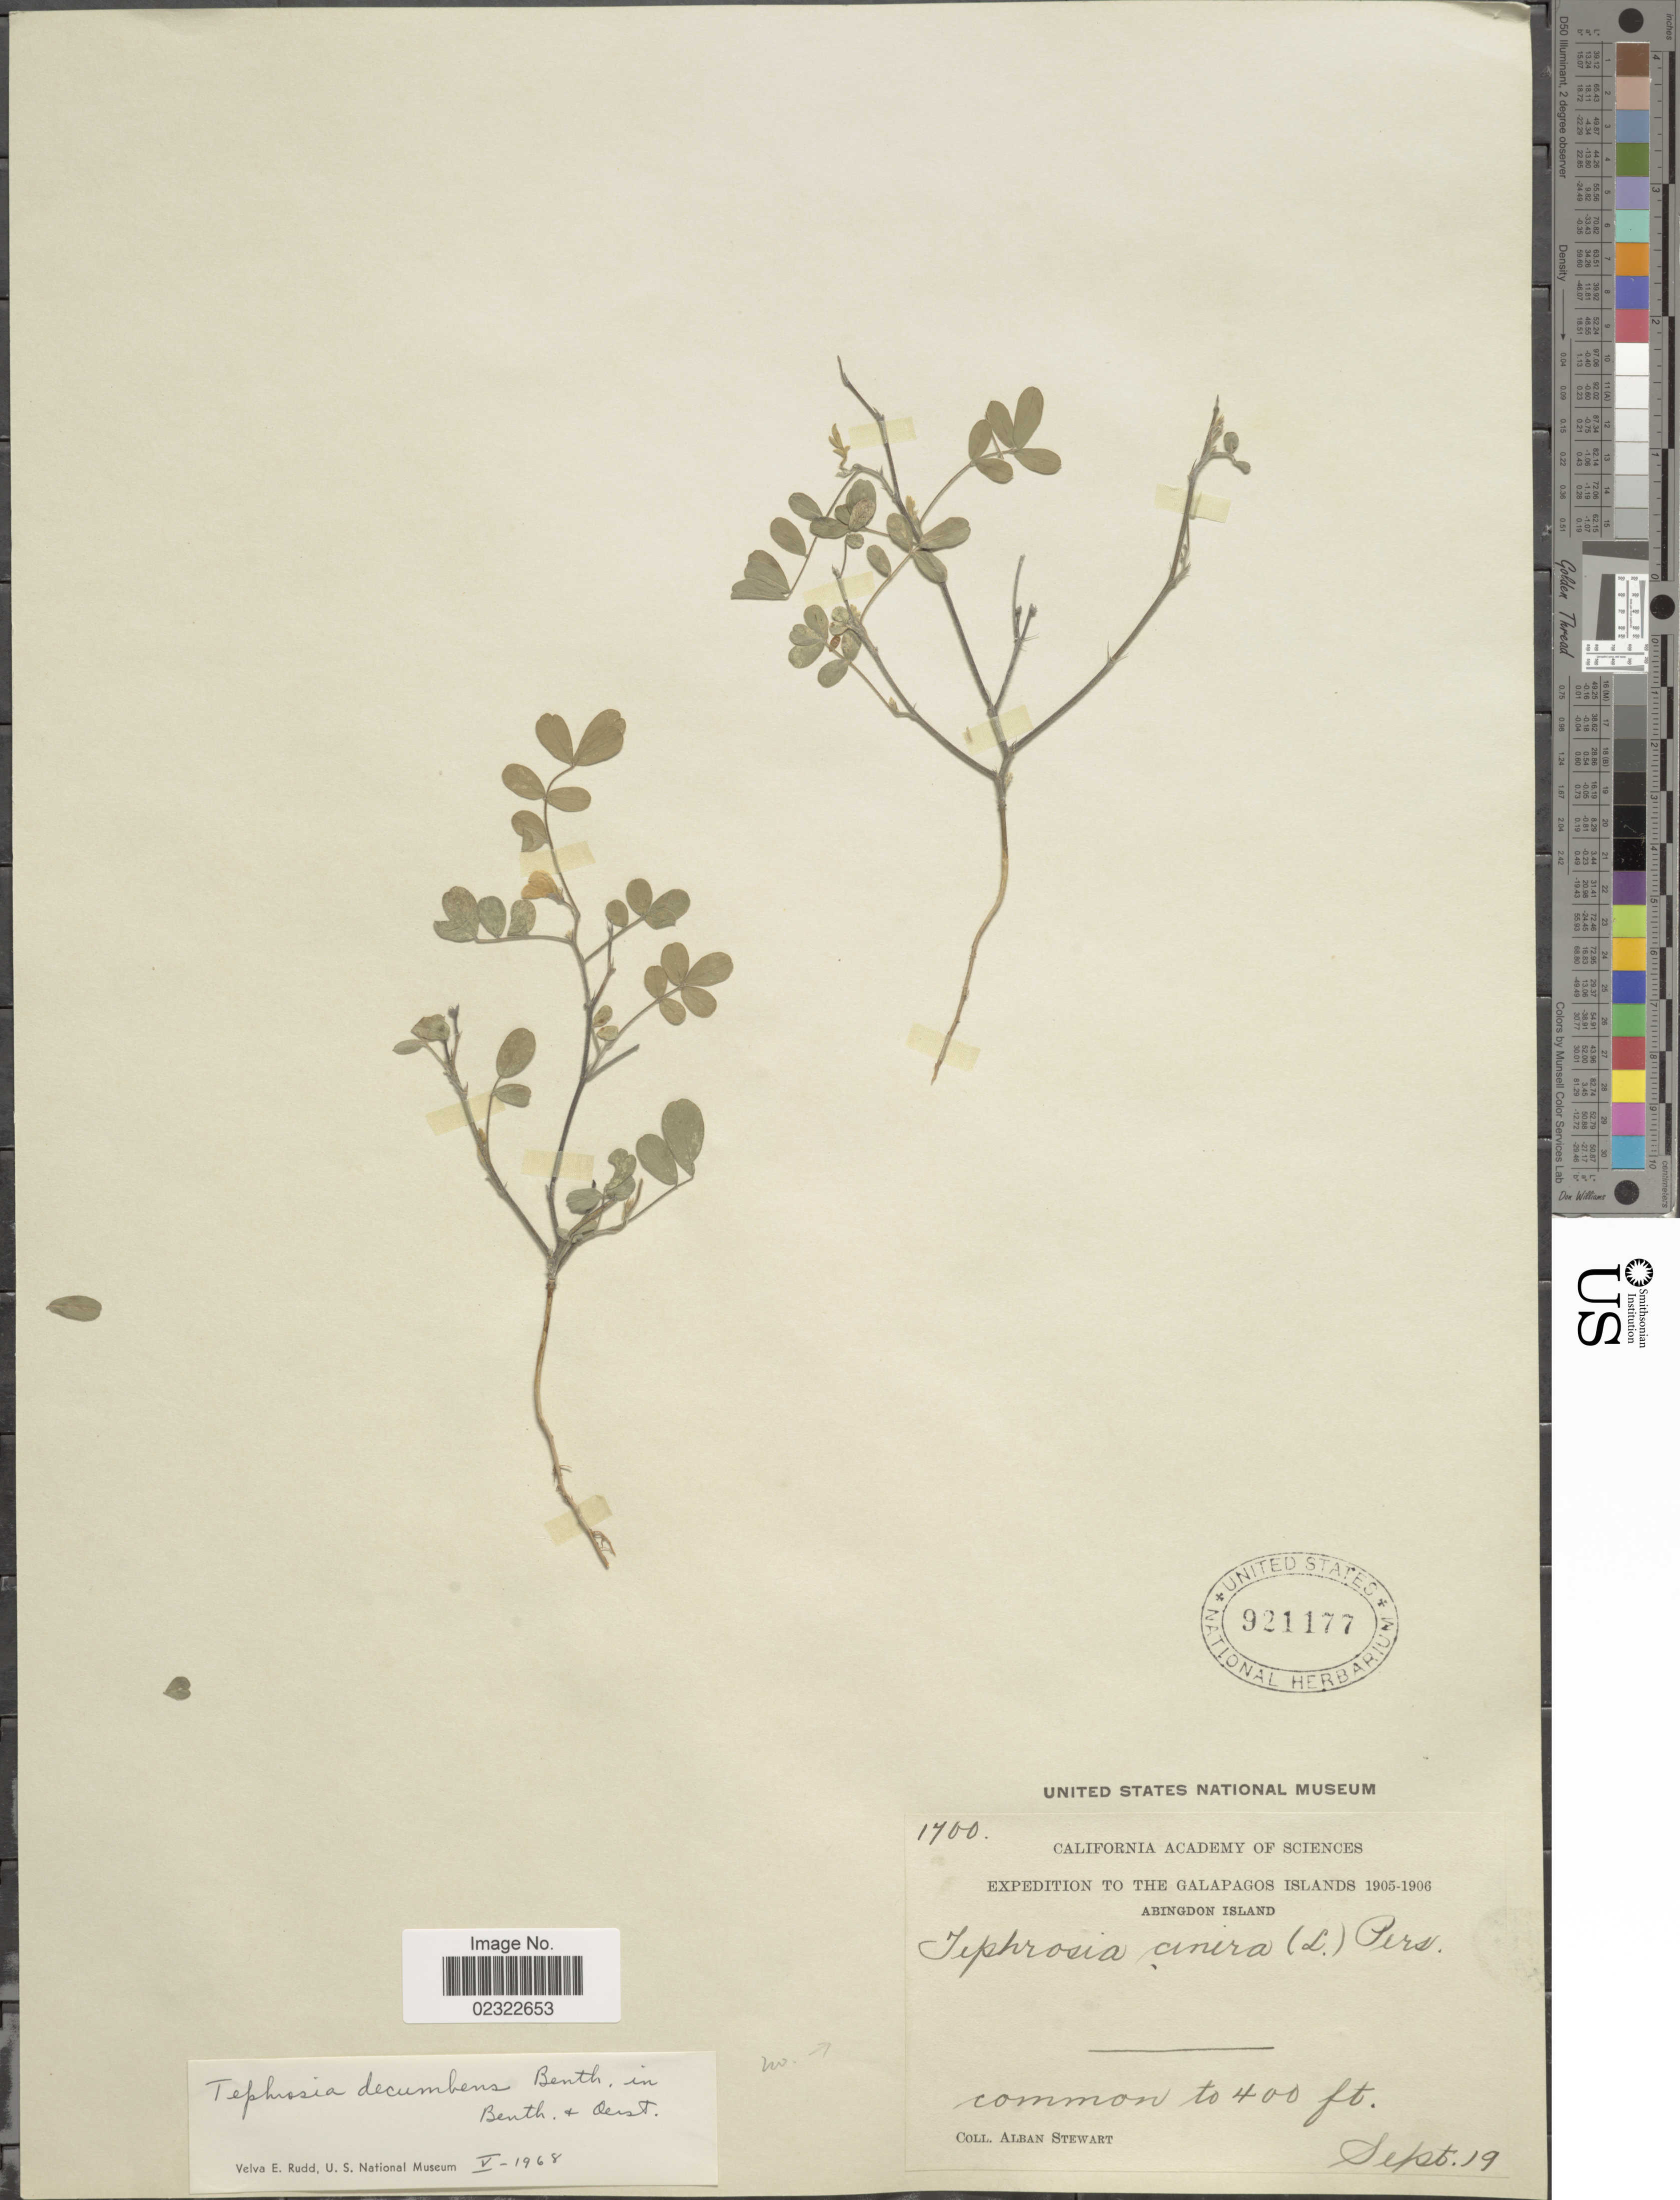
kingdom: Plantae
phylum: Tracheophyta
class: Magnoliopsida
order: Fabales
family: Fabaceae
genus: Tephrosia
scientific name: Tephrosia decumbens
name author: Benth.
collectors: A. Stewart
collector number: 1700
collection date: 1905-09-19/1906-09-19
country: Ecuador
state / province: Colón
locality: Galapagos Islands. Abingdon Island.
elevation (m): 122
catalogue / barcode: US 921177